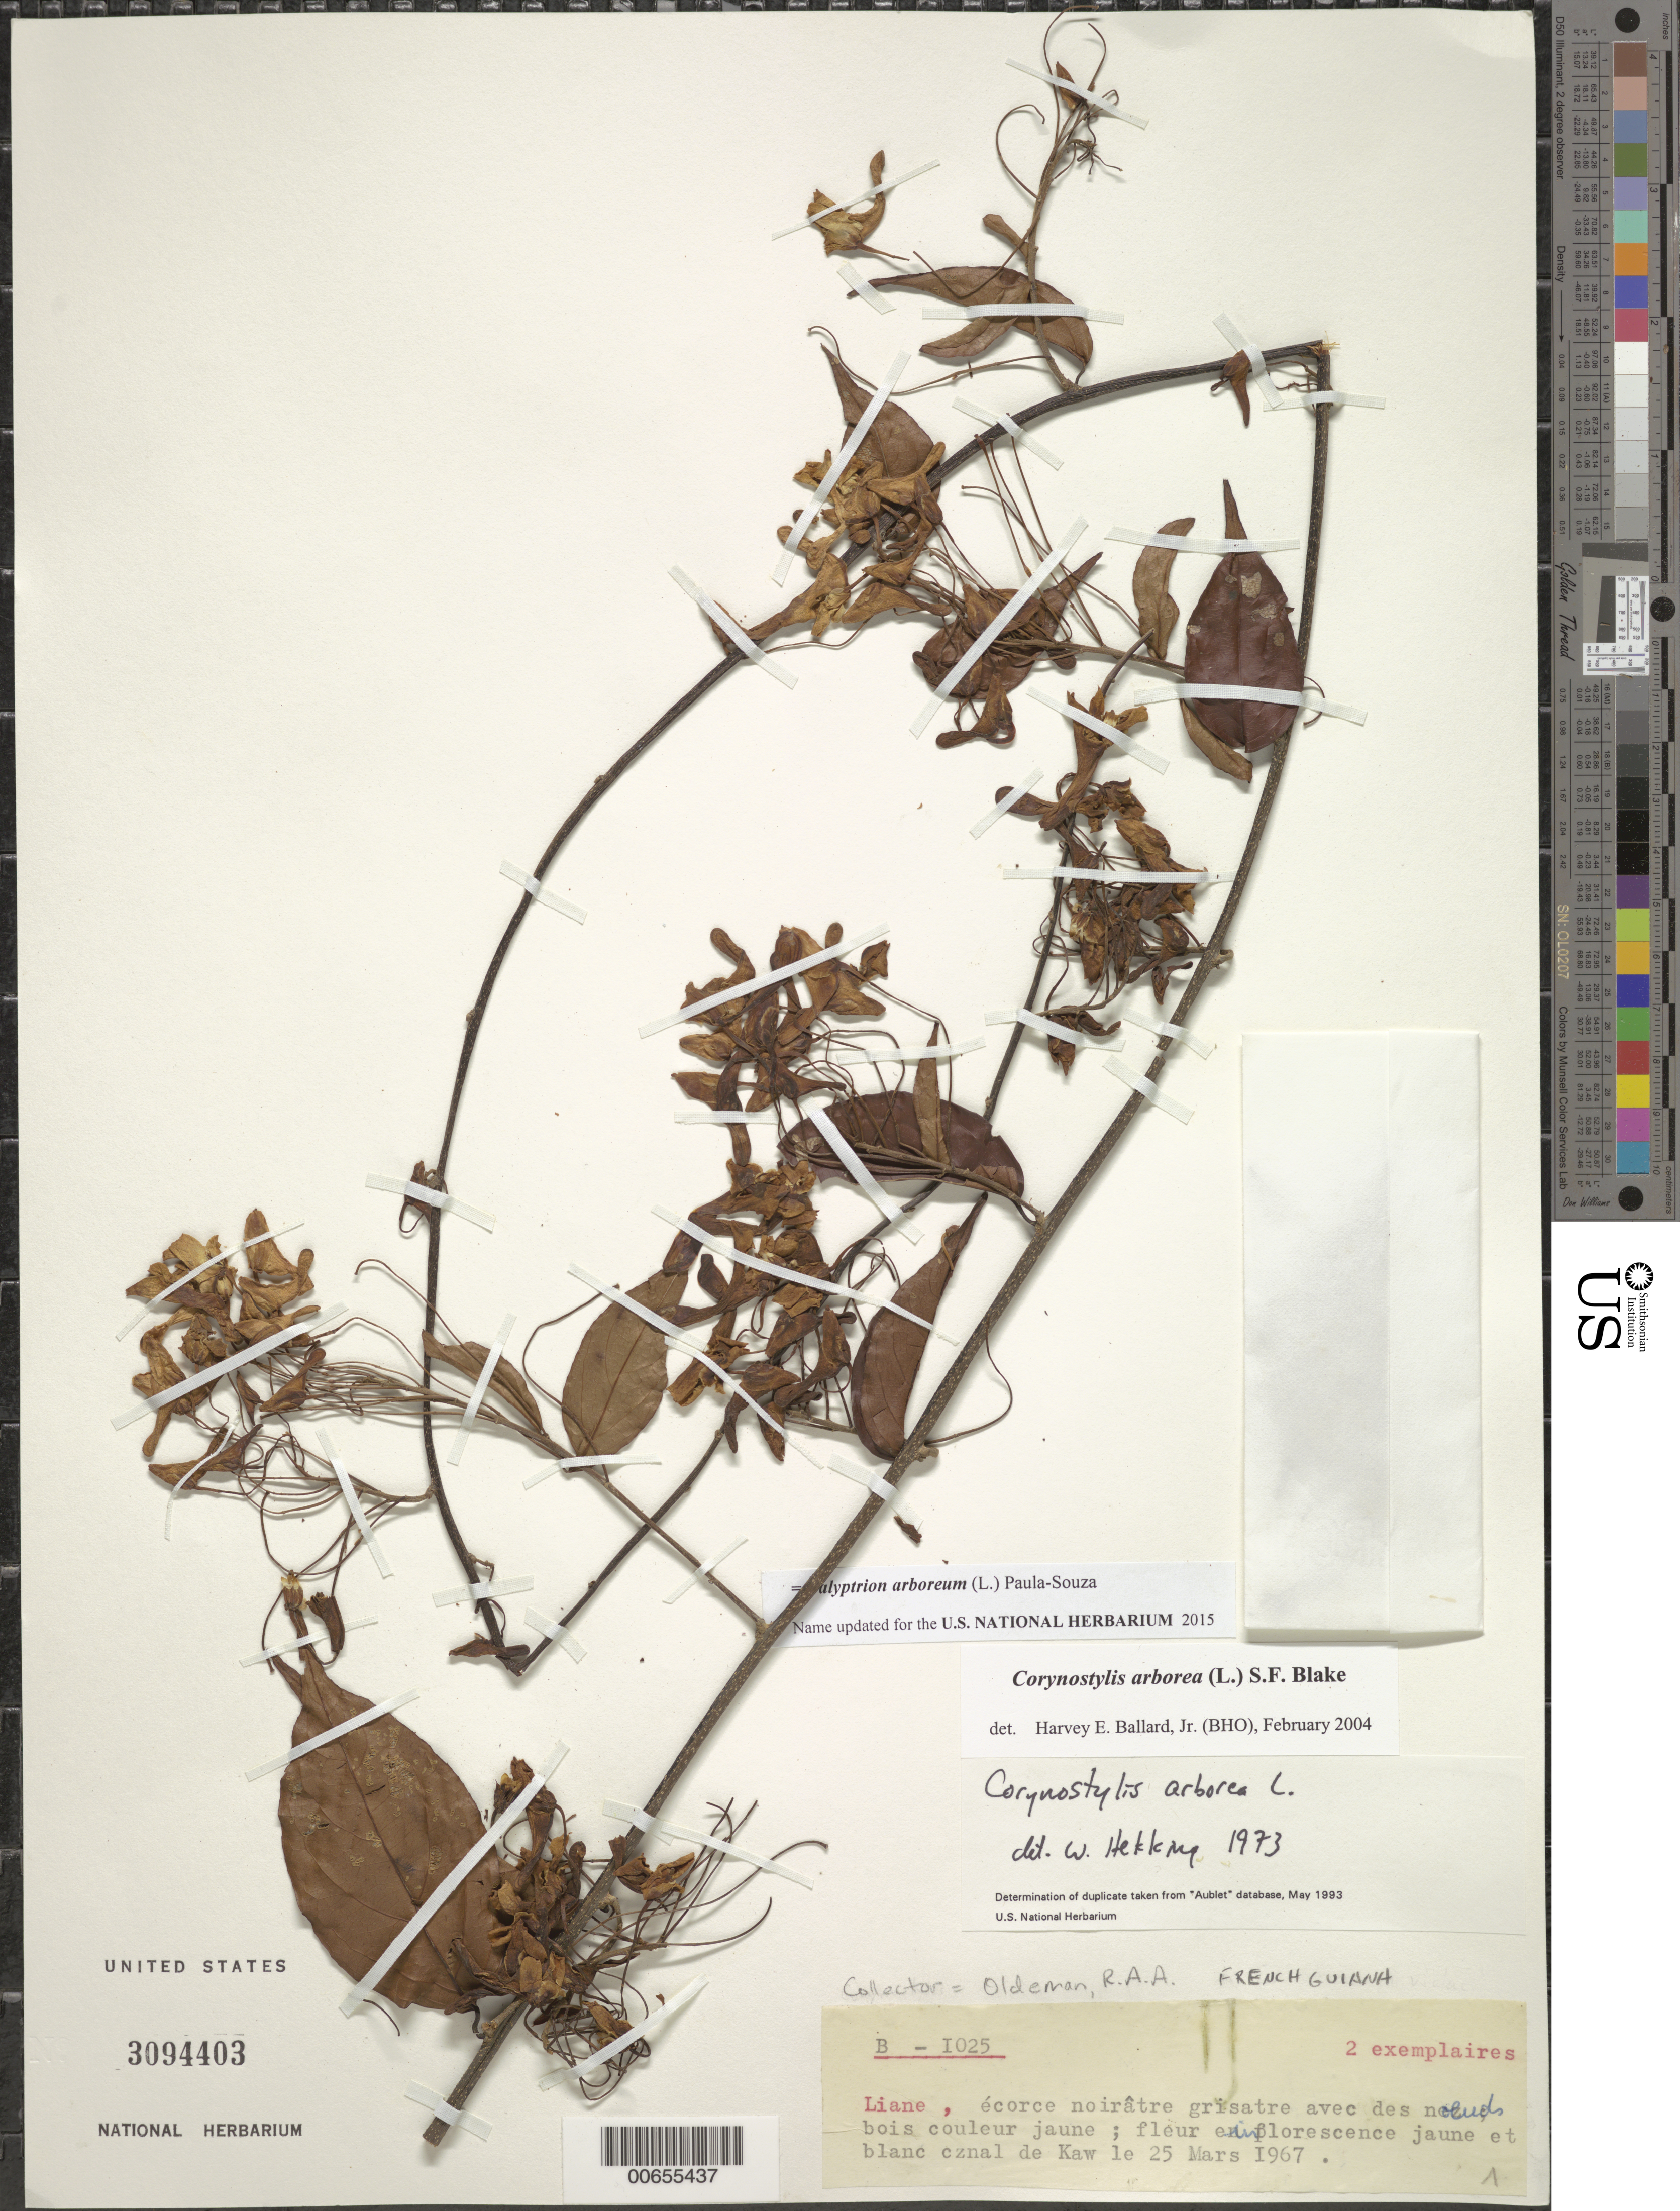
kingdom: Plantae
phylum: Tracheophyta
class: Magnoliopsida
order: Malpighiales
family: Violaceae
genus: Calyptrion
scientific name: Calyptrion arboreum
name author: (L.) Paula-Souza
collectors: R. Oldeman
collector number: B 1025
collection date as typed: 25-Mar-67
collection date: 1967-03-25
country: French Guiana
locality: Canal de Kaw, sur la rive gauche de l'embouchure de l'Approuague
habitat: Riverbank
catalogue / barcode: US 3094403